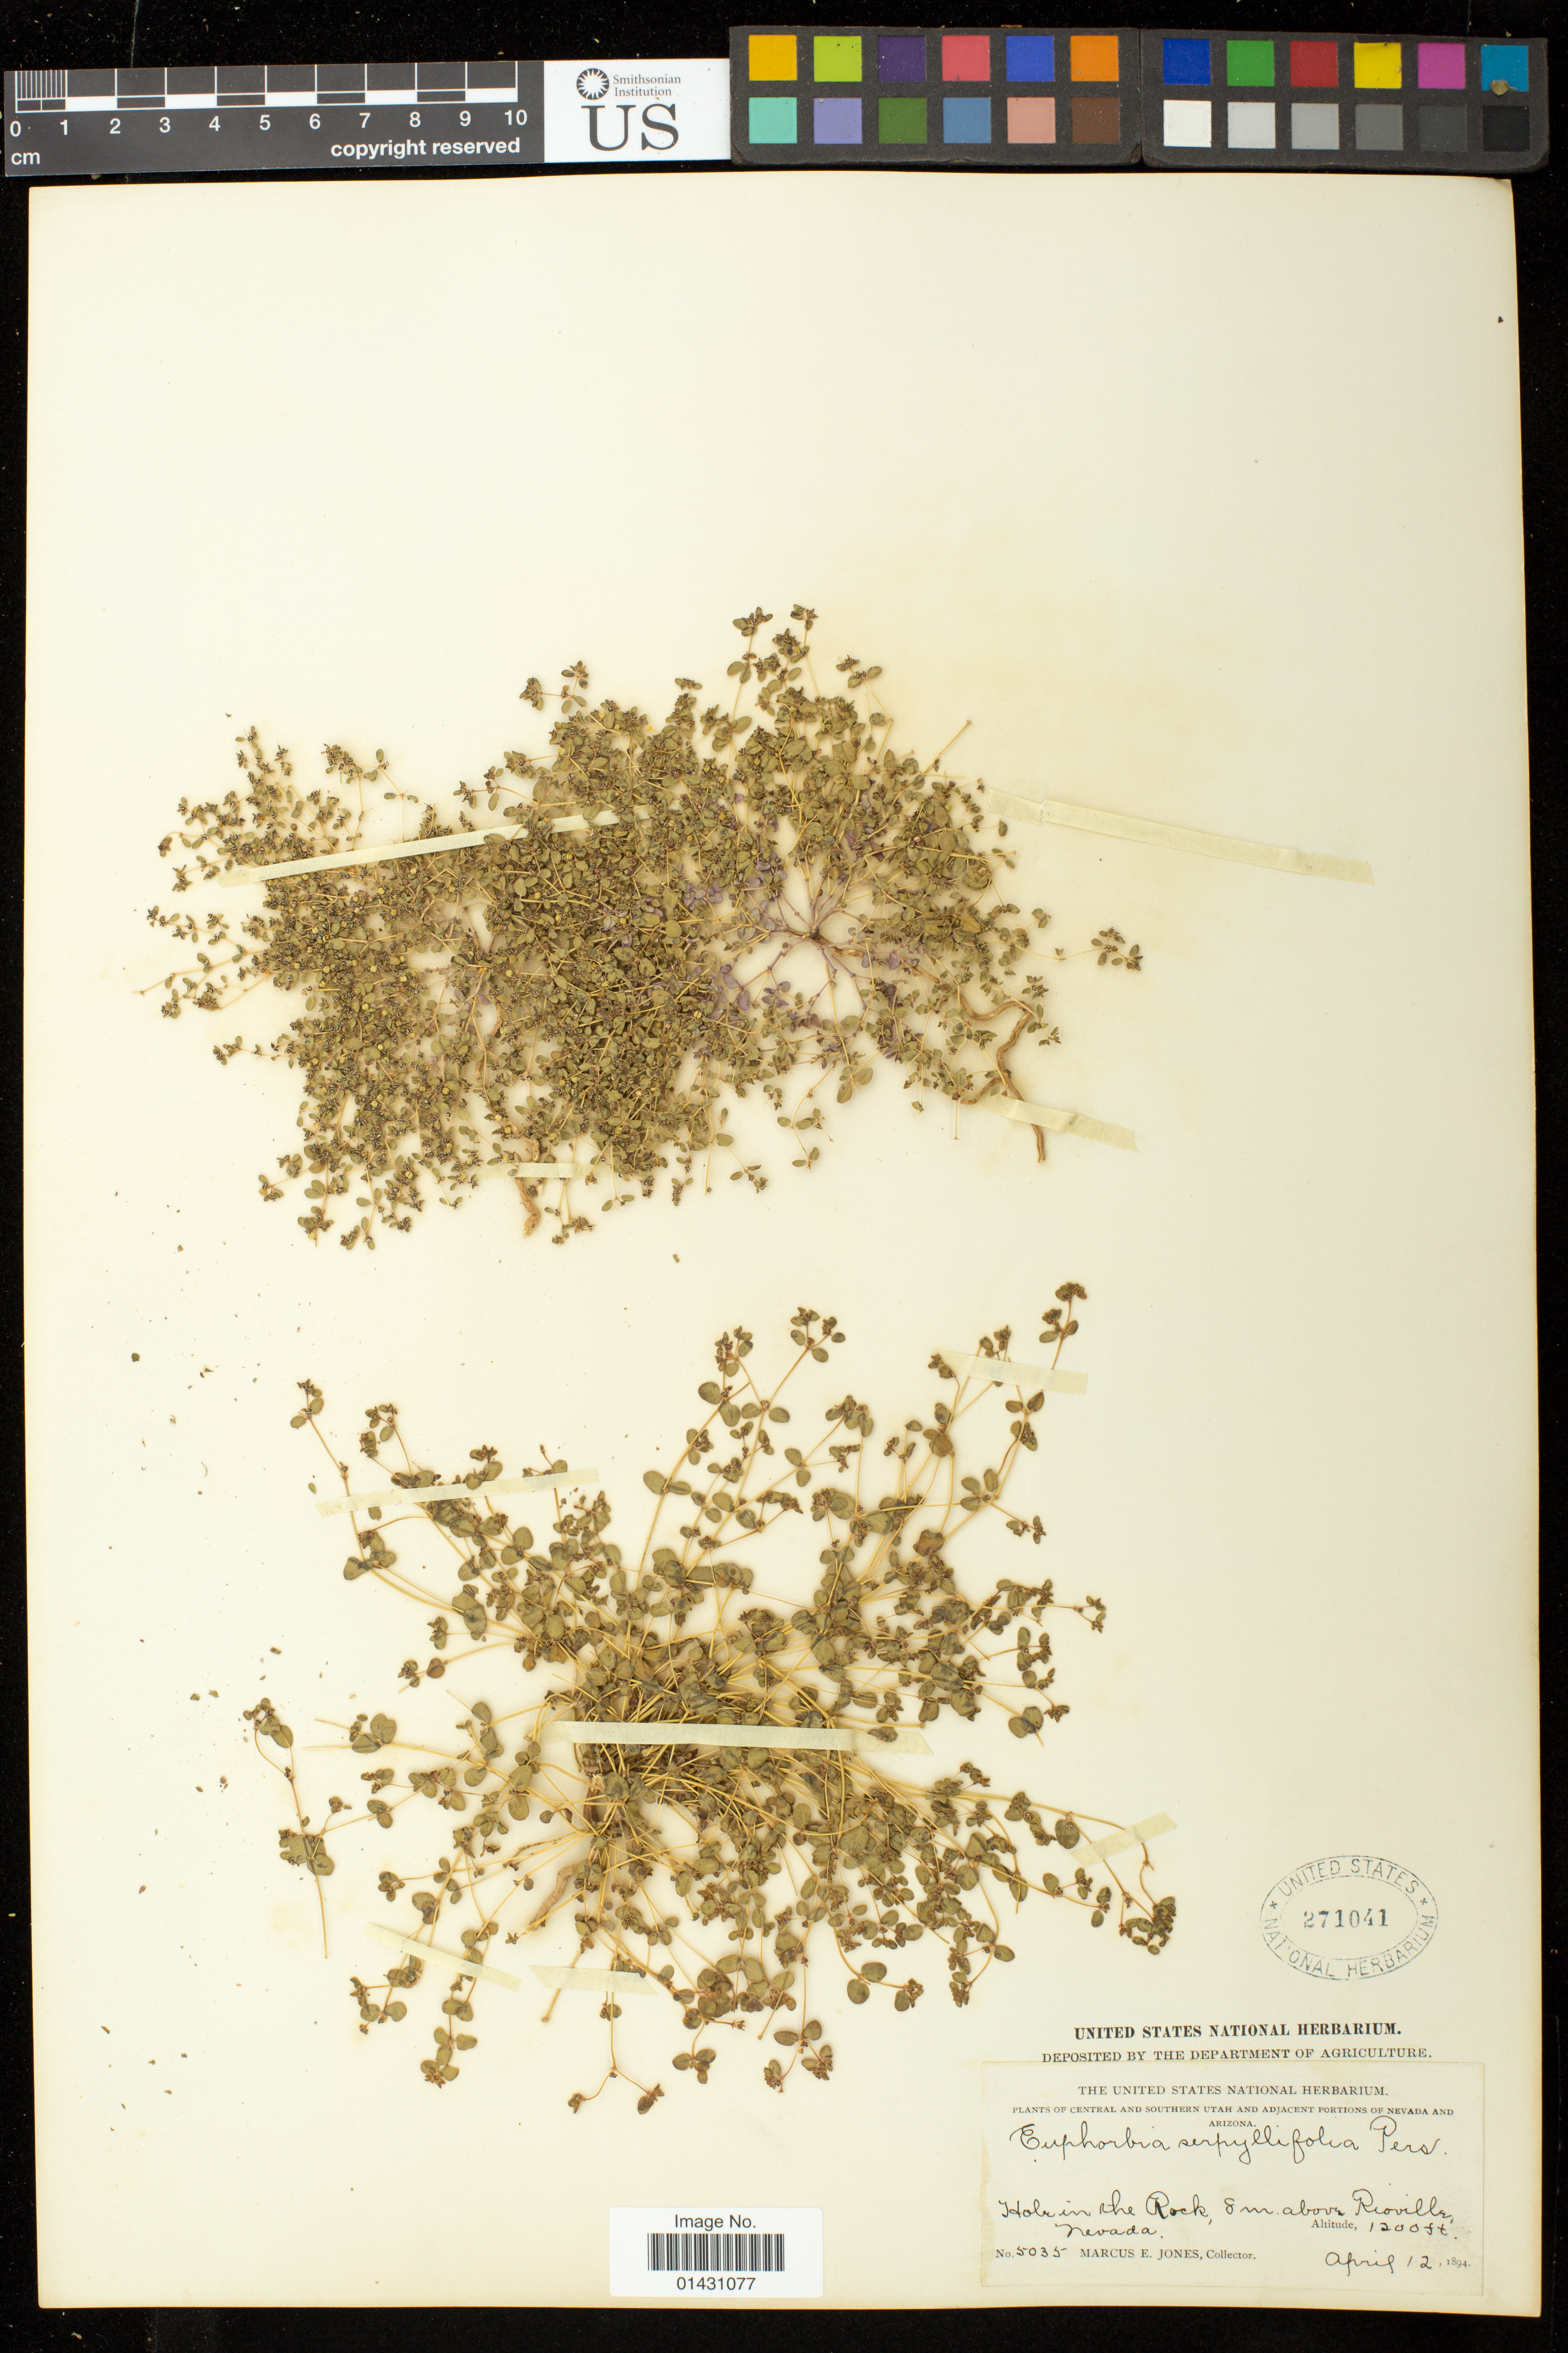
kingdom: Plantae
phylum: Tracheophyta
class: Magnoliopsida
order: Malpighiales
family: Euphorbiaceae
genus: Euphorbia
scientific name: Euphorbia polycarpa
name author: Benth.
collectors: M. E. Jones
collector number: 5035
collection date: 1894-04-12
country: United States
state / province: Nevada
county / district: Clark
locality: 8 m above Rioville.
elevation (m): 366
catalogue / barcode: US 271041